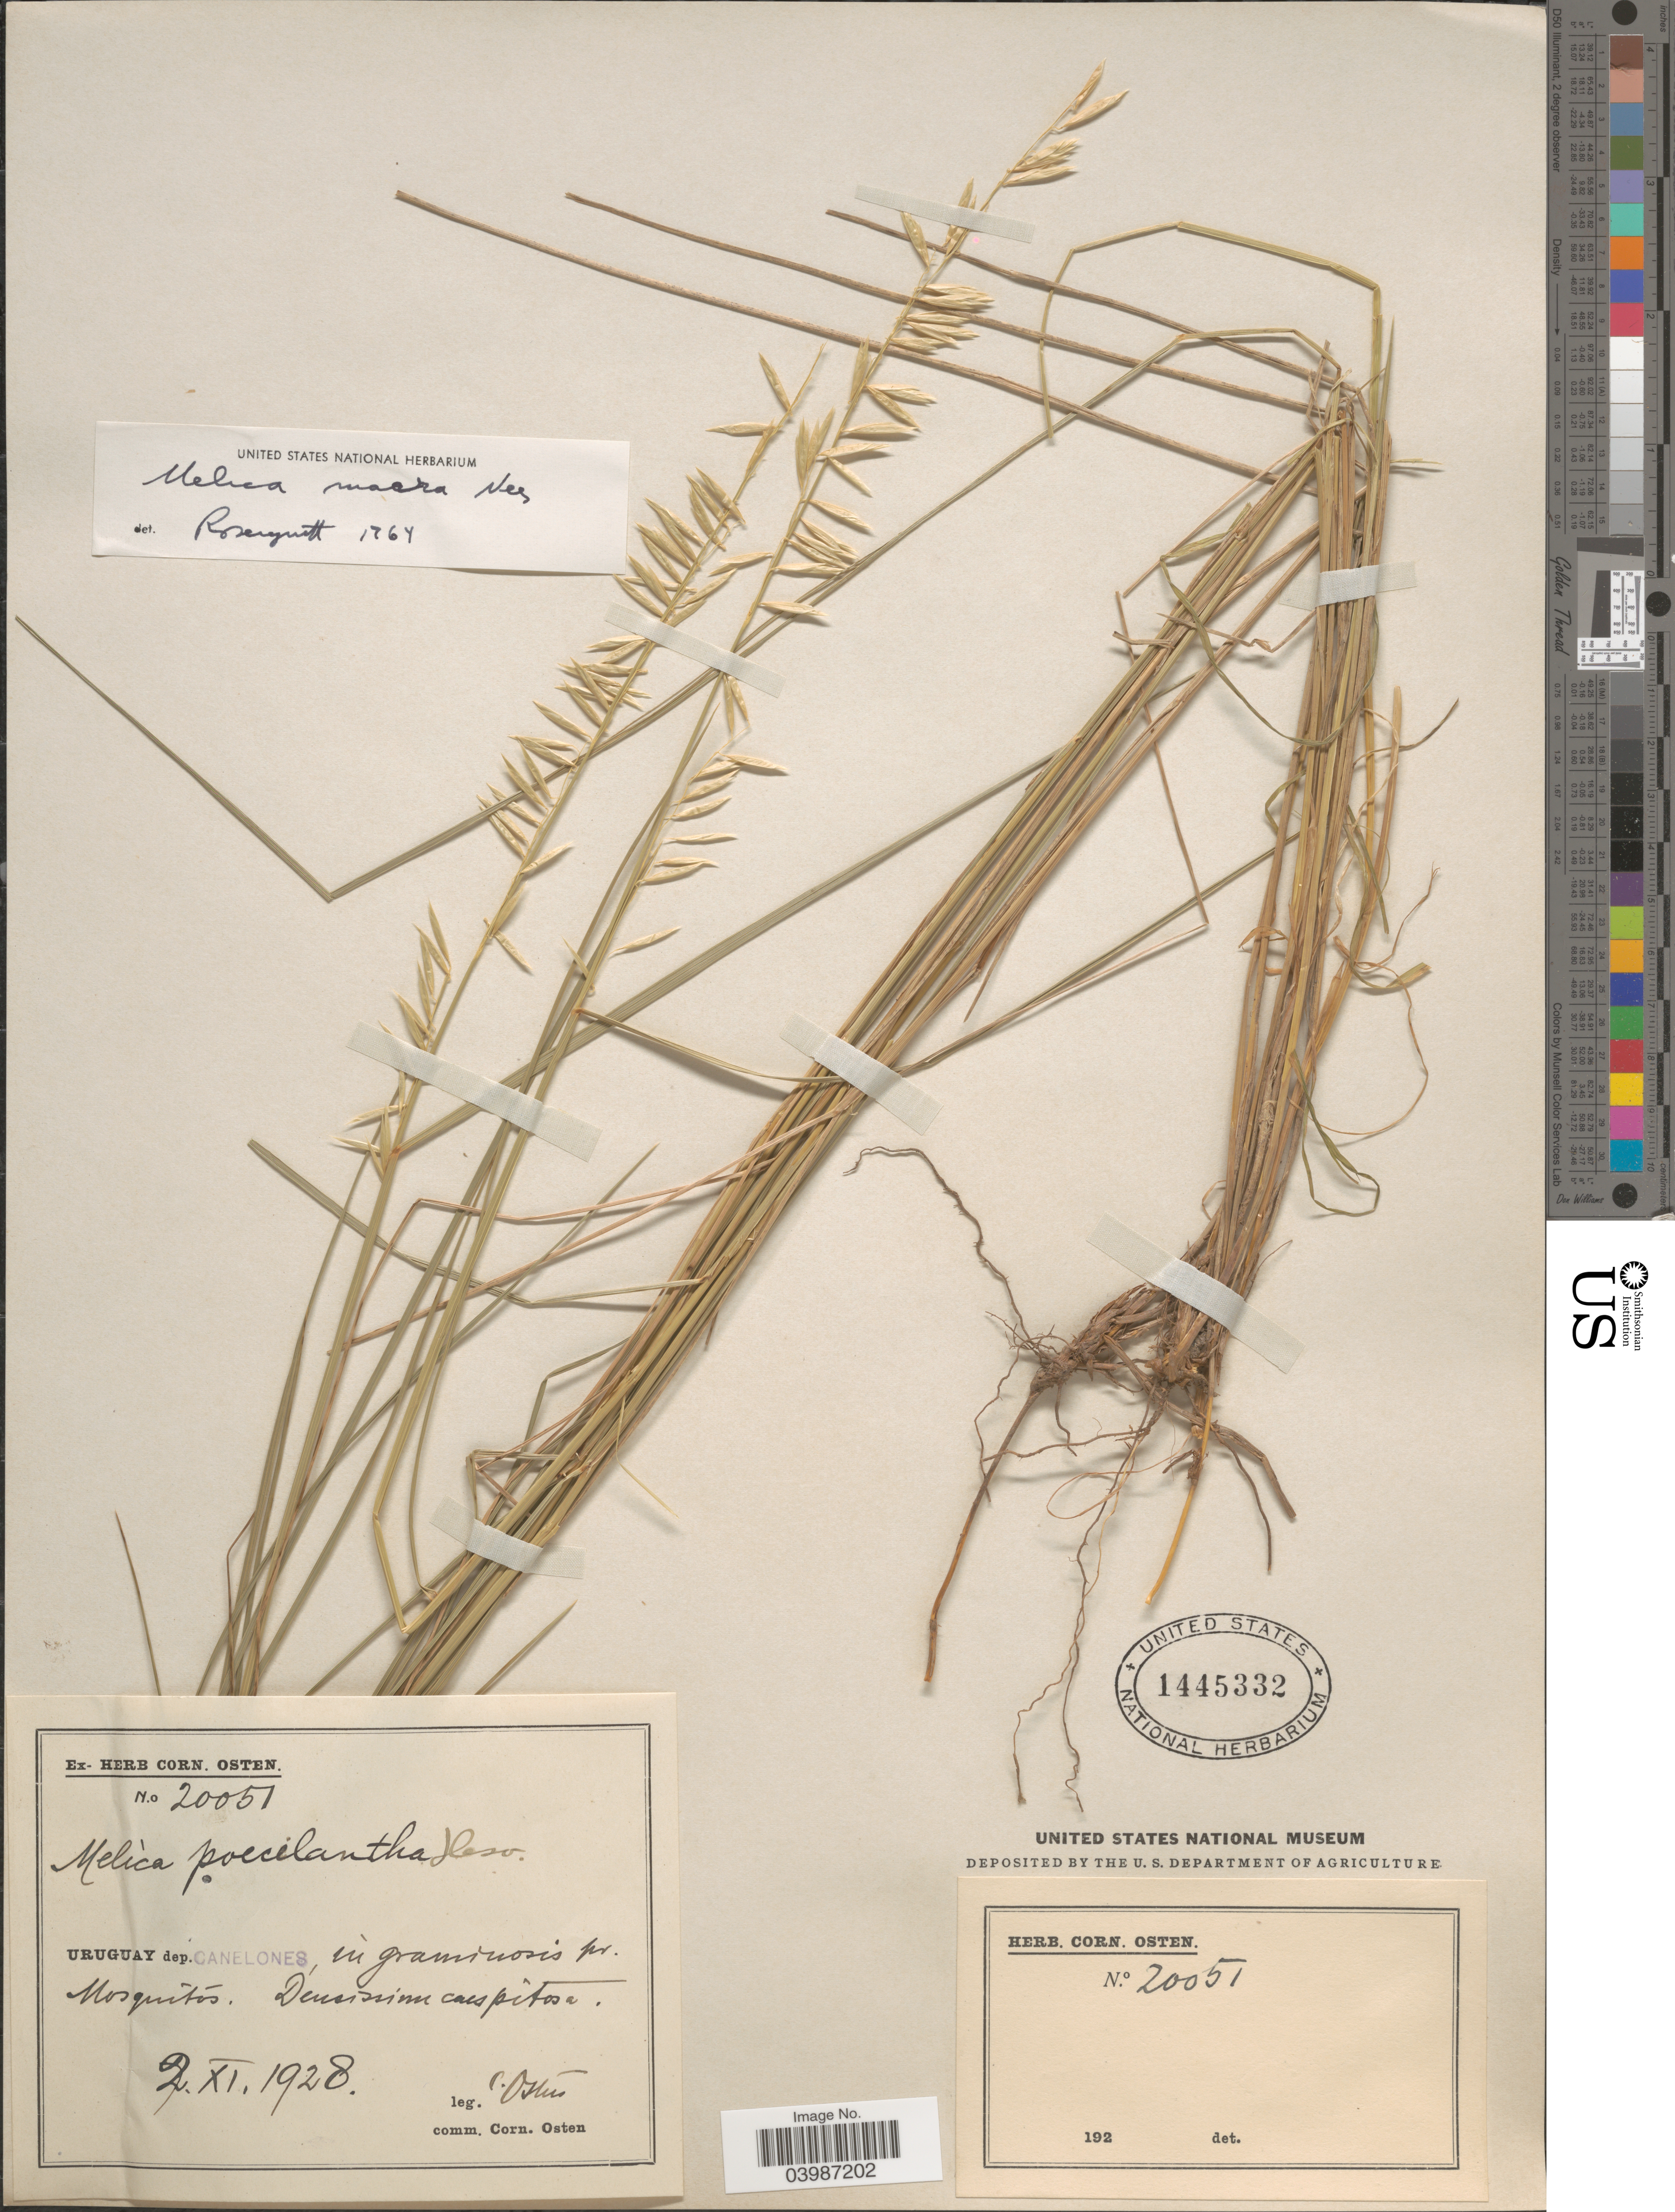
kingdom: Plantae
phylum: Tracheophyta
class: Liliopsida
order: Poales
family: Poaceae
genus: Melica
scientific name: Melica macra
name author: Nees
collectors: C. Osten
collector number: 20051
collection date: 1928-11-02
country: Uruguay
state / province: Canelones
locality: Dep. Canelones, in graminosis pr. Mosquitós.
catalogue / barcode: US 1445332